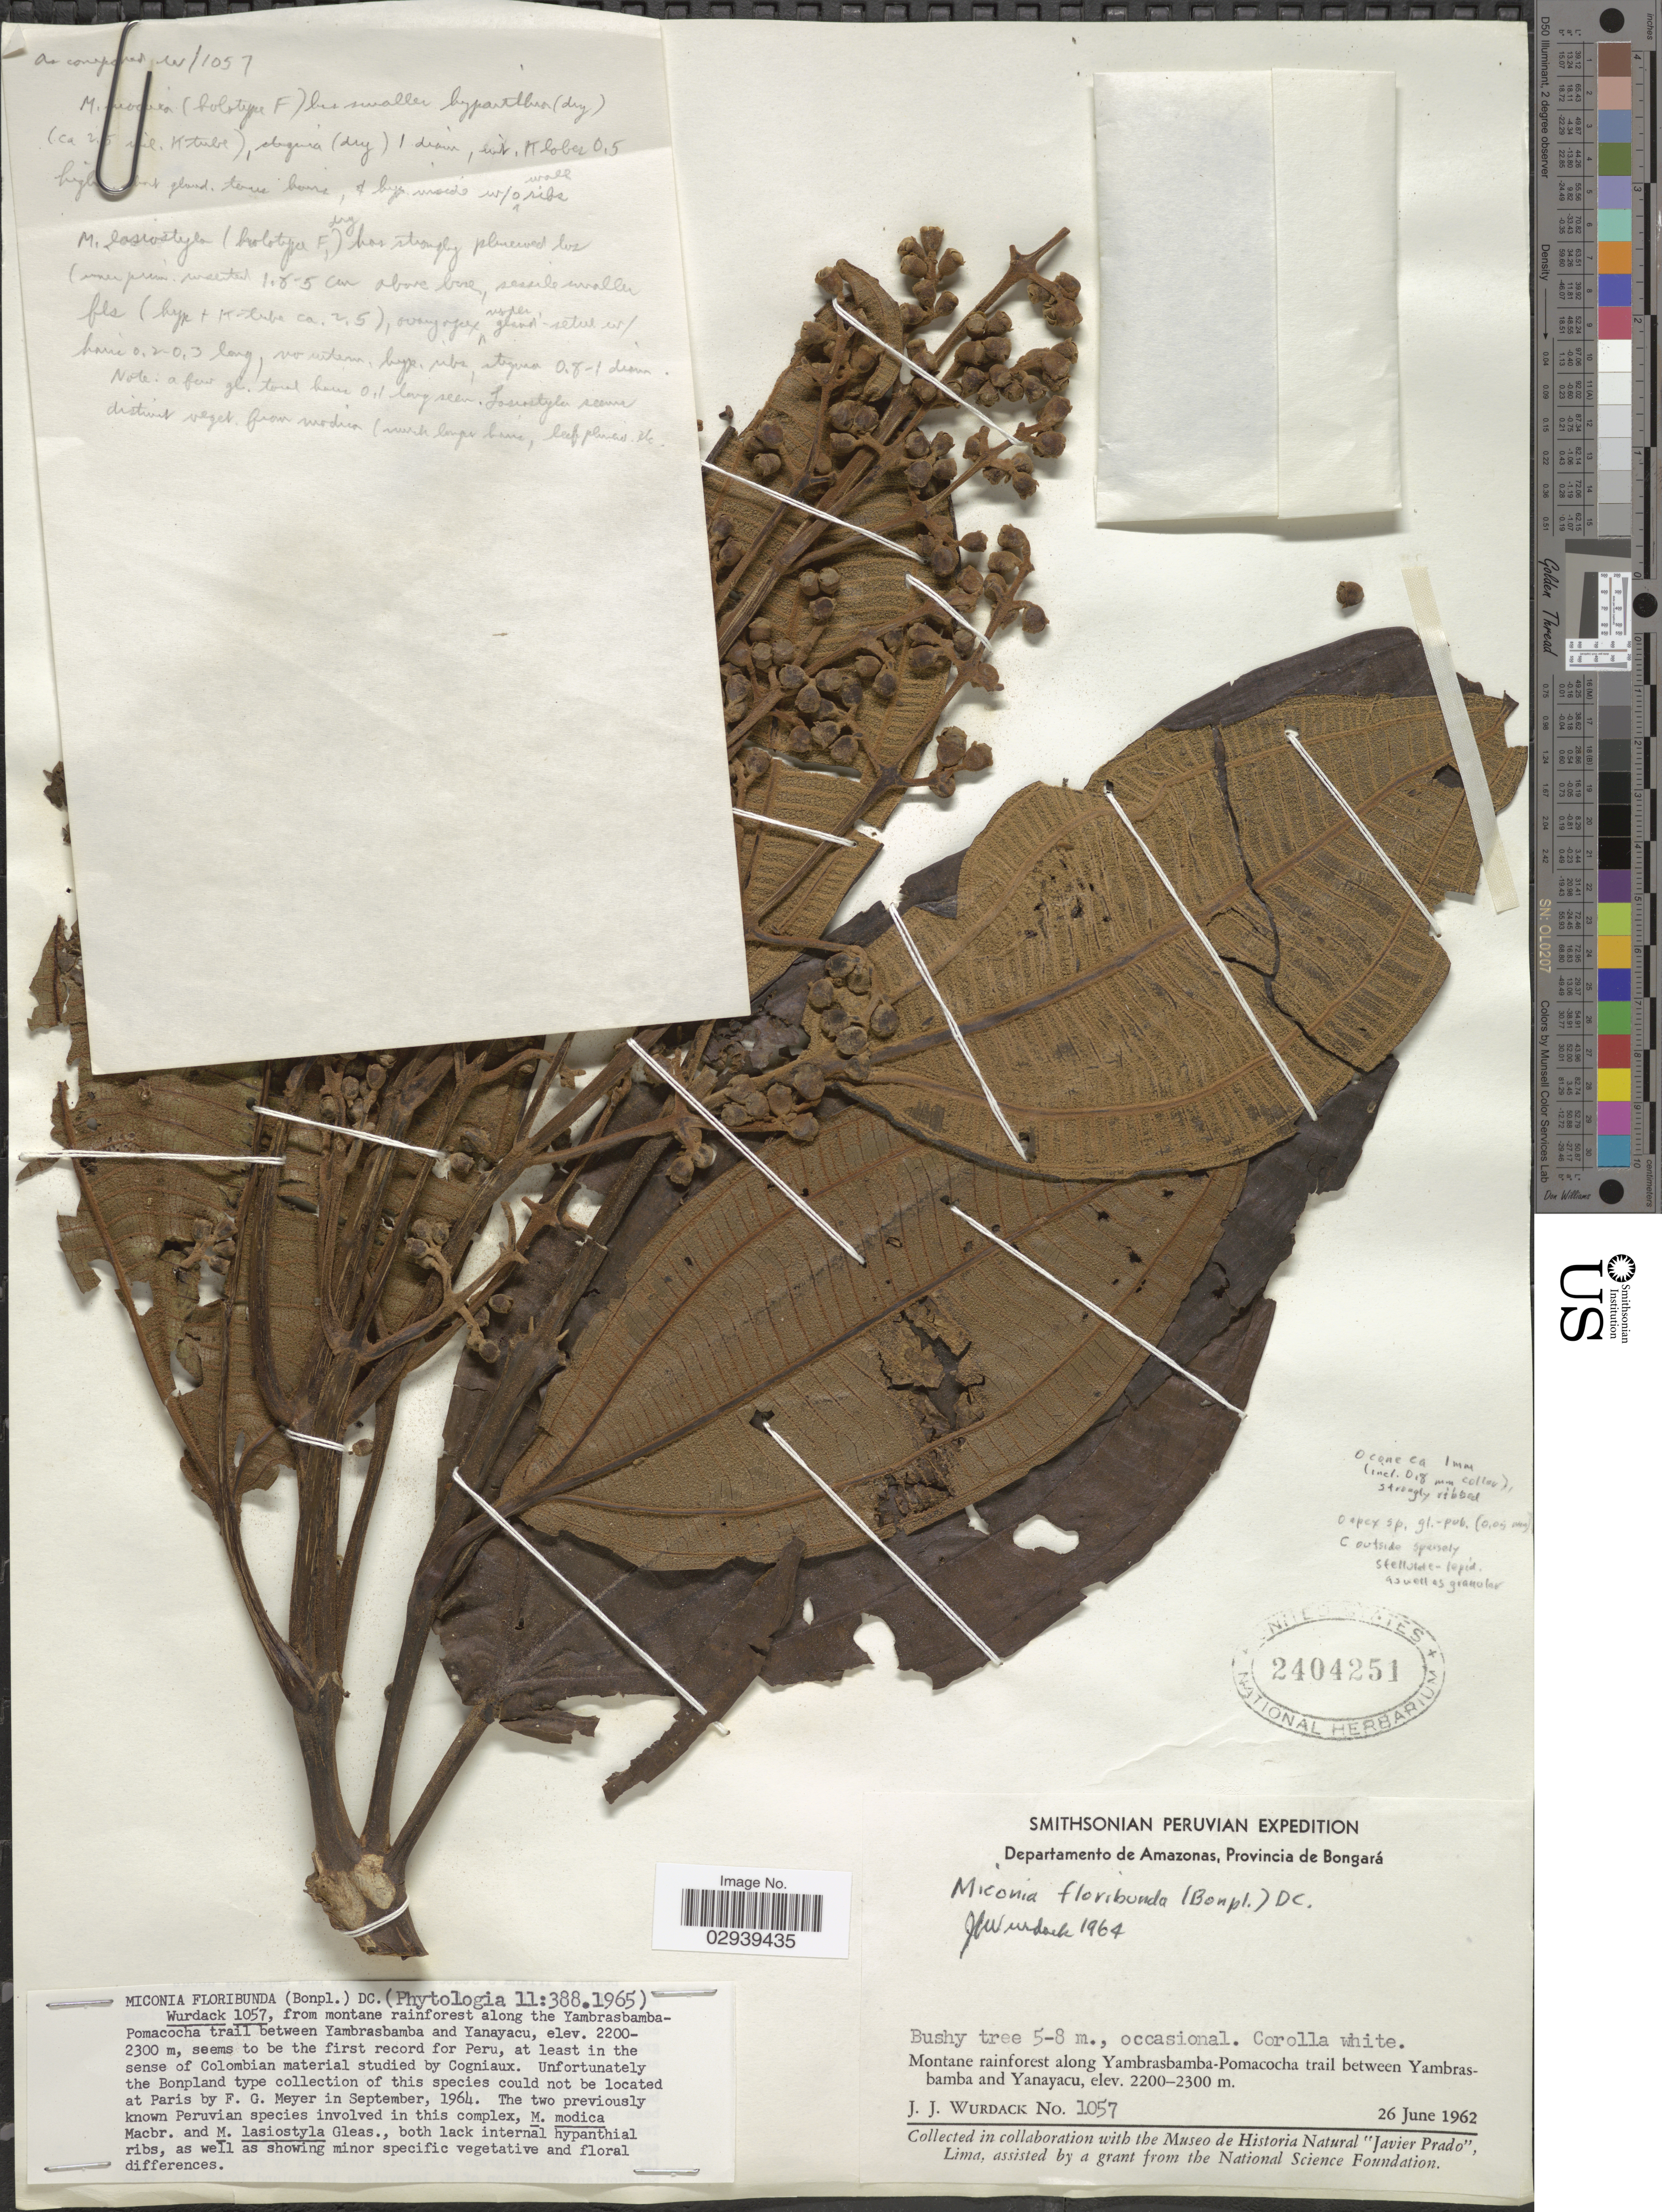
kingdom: Plantae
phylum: Tracheophyta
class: Magnoliopsida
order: Myrtales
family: Melastomataceae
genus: Miconia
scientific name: Miconia floribunda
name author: (Bonpl.) DC.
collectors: J. J. Wurdack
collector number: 1057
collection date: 1962-06-26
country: Peru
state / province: Amazonas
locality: Departamento de Amazonas, Provincia de Bongará, Montane rainforest along Yambrasbamba-Pomacocha trail between Yambrasbamba and Yanayacu.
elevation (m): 2200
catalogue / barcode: US 2404251